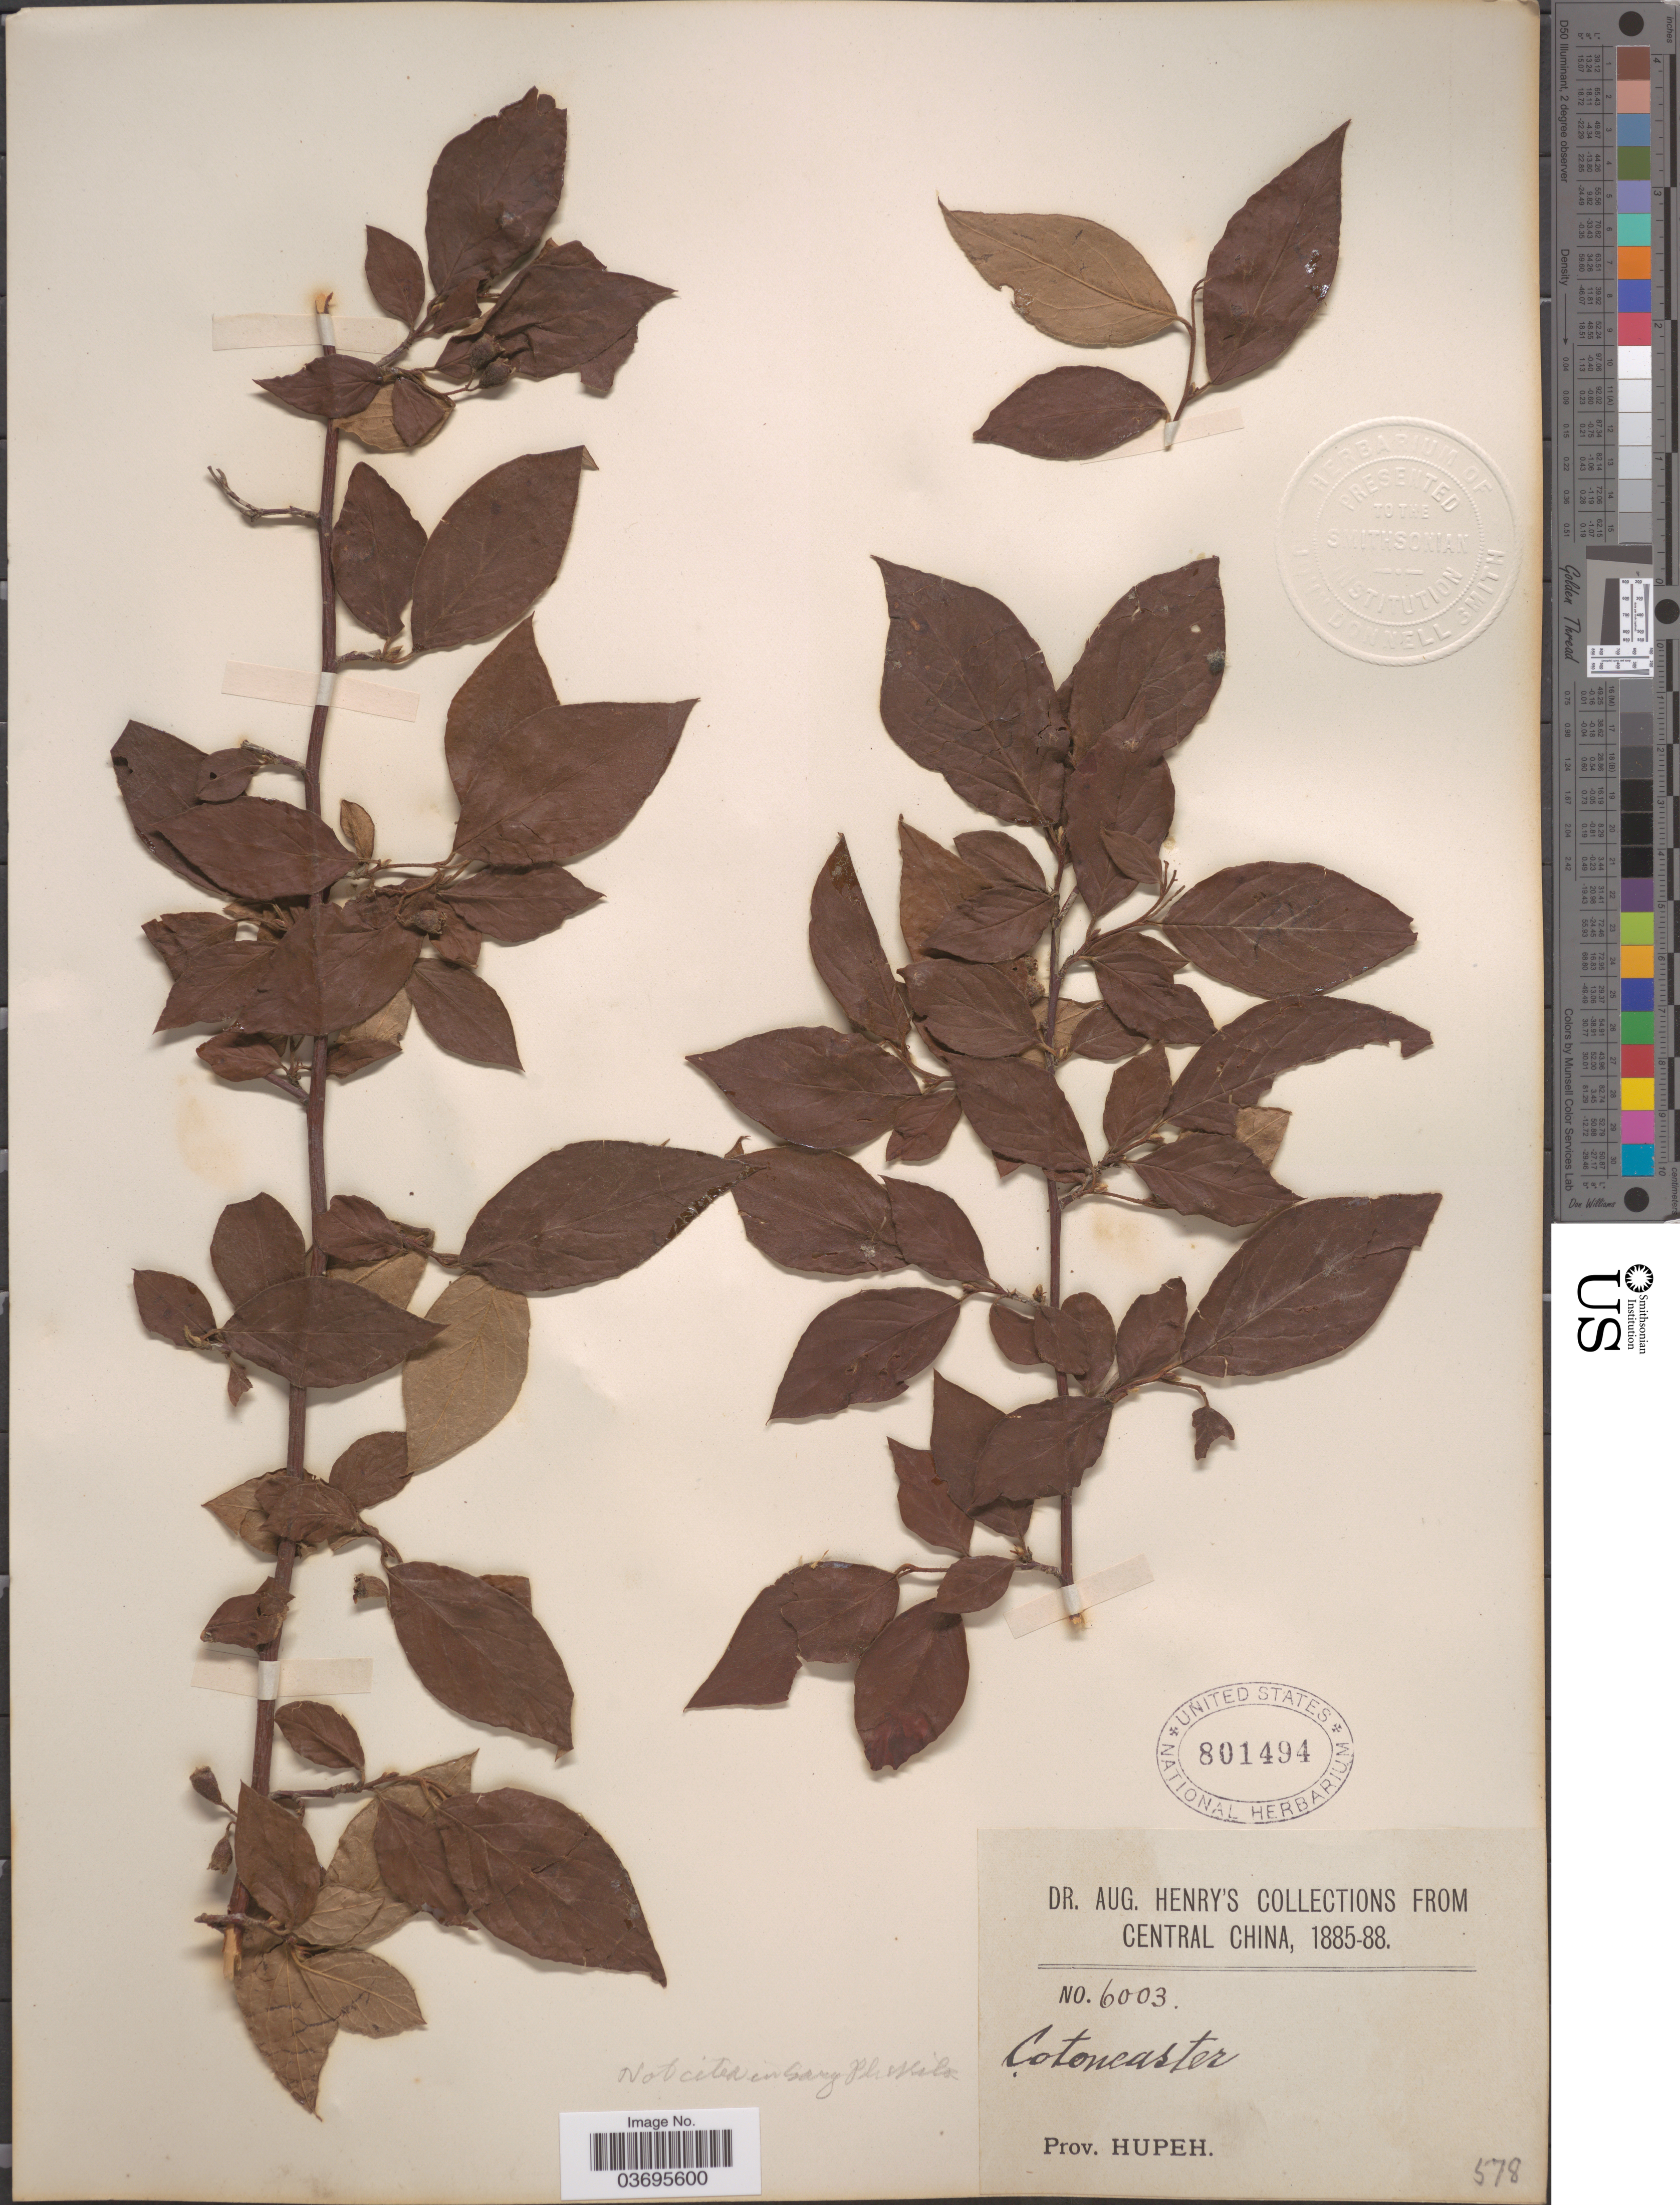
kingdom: Plantae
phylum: Tracheophyta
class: Magnoliopsida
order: Rosales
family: Rosaceae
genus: Cotoneaster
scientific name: Cotoneaster sp.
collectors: A. Henry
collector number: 6003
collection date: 1885/1888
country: China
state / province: Hubei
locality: Central China. Prov. Hupeh.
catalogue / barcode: US 801494